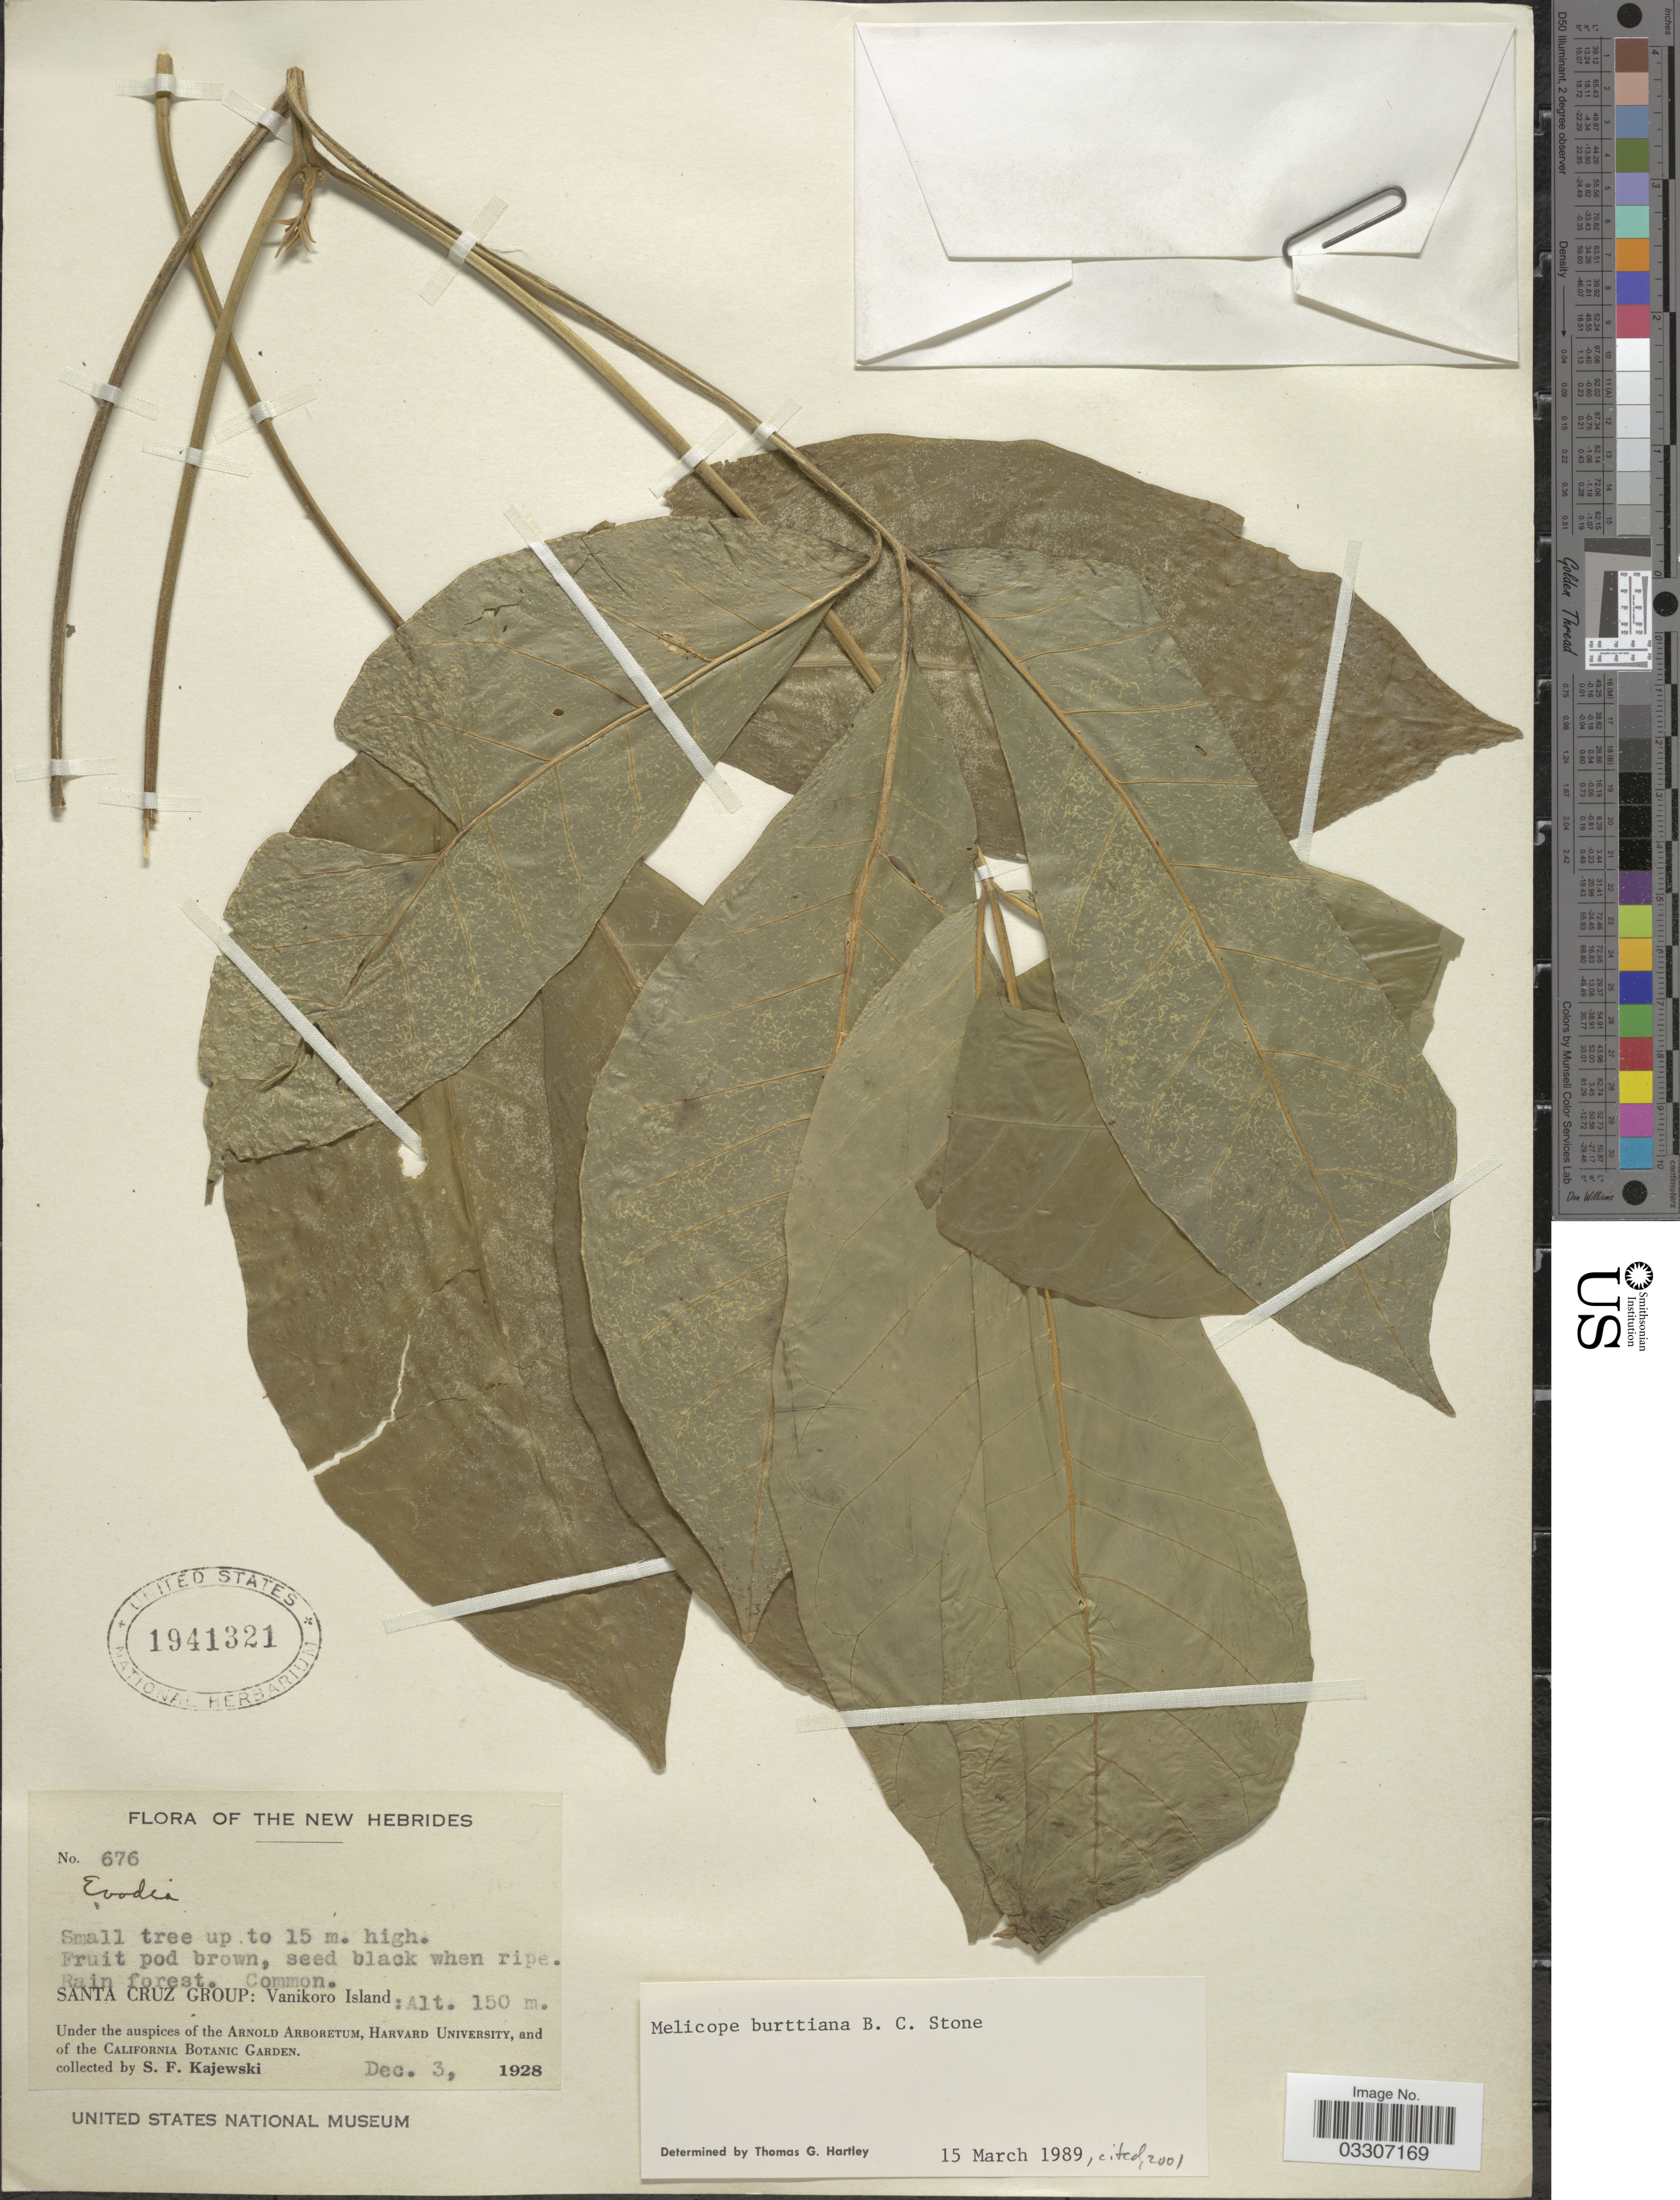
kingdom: Plantae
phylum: Tracheophyta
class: Magnoliopsida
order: Sapindales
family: Rutaceae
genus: Melicope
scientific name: Melicope burttiana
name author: B.C. Stone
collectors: S. Kajewski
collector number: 676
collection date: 1928-12-03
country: Solomon Islands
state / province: Santa Cruz Is.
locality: The New Hebrides. Santa Cruz Group: Vanikoro Island.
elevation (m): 150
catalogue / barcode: US 1941321